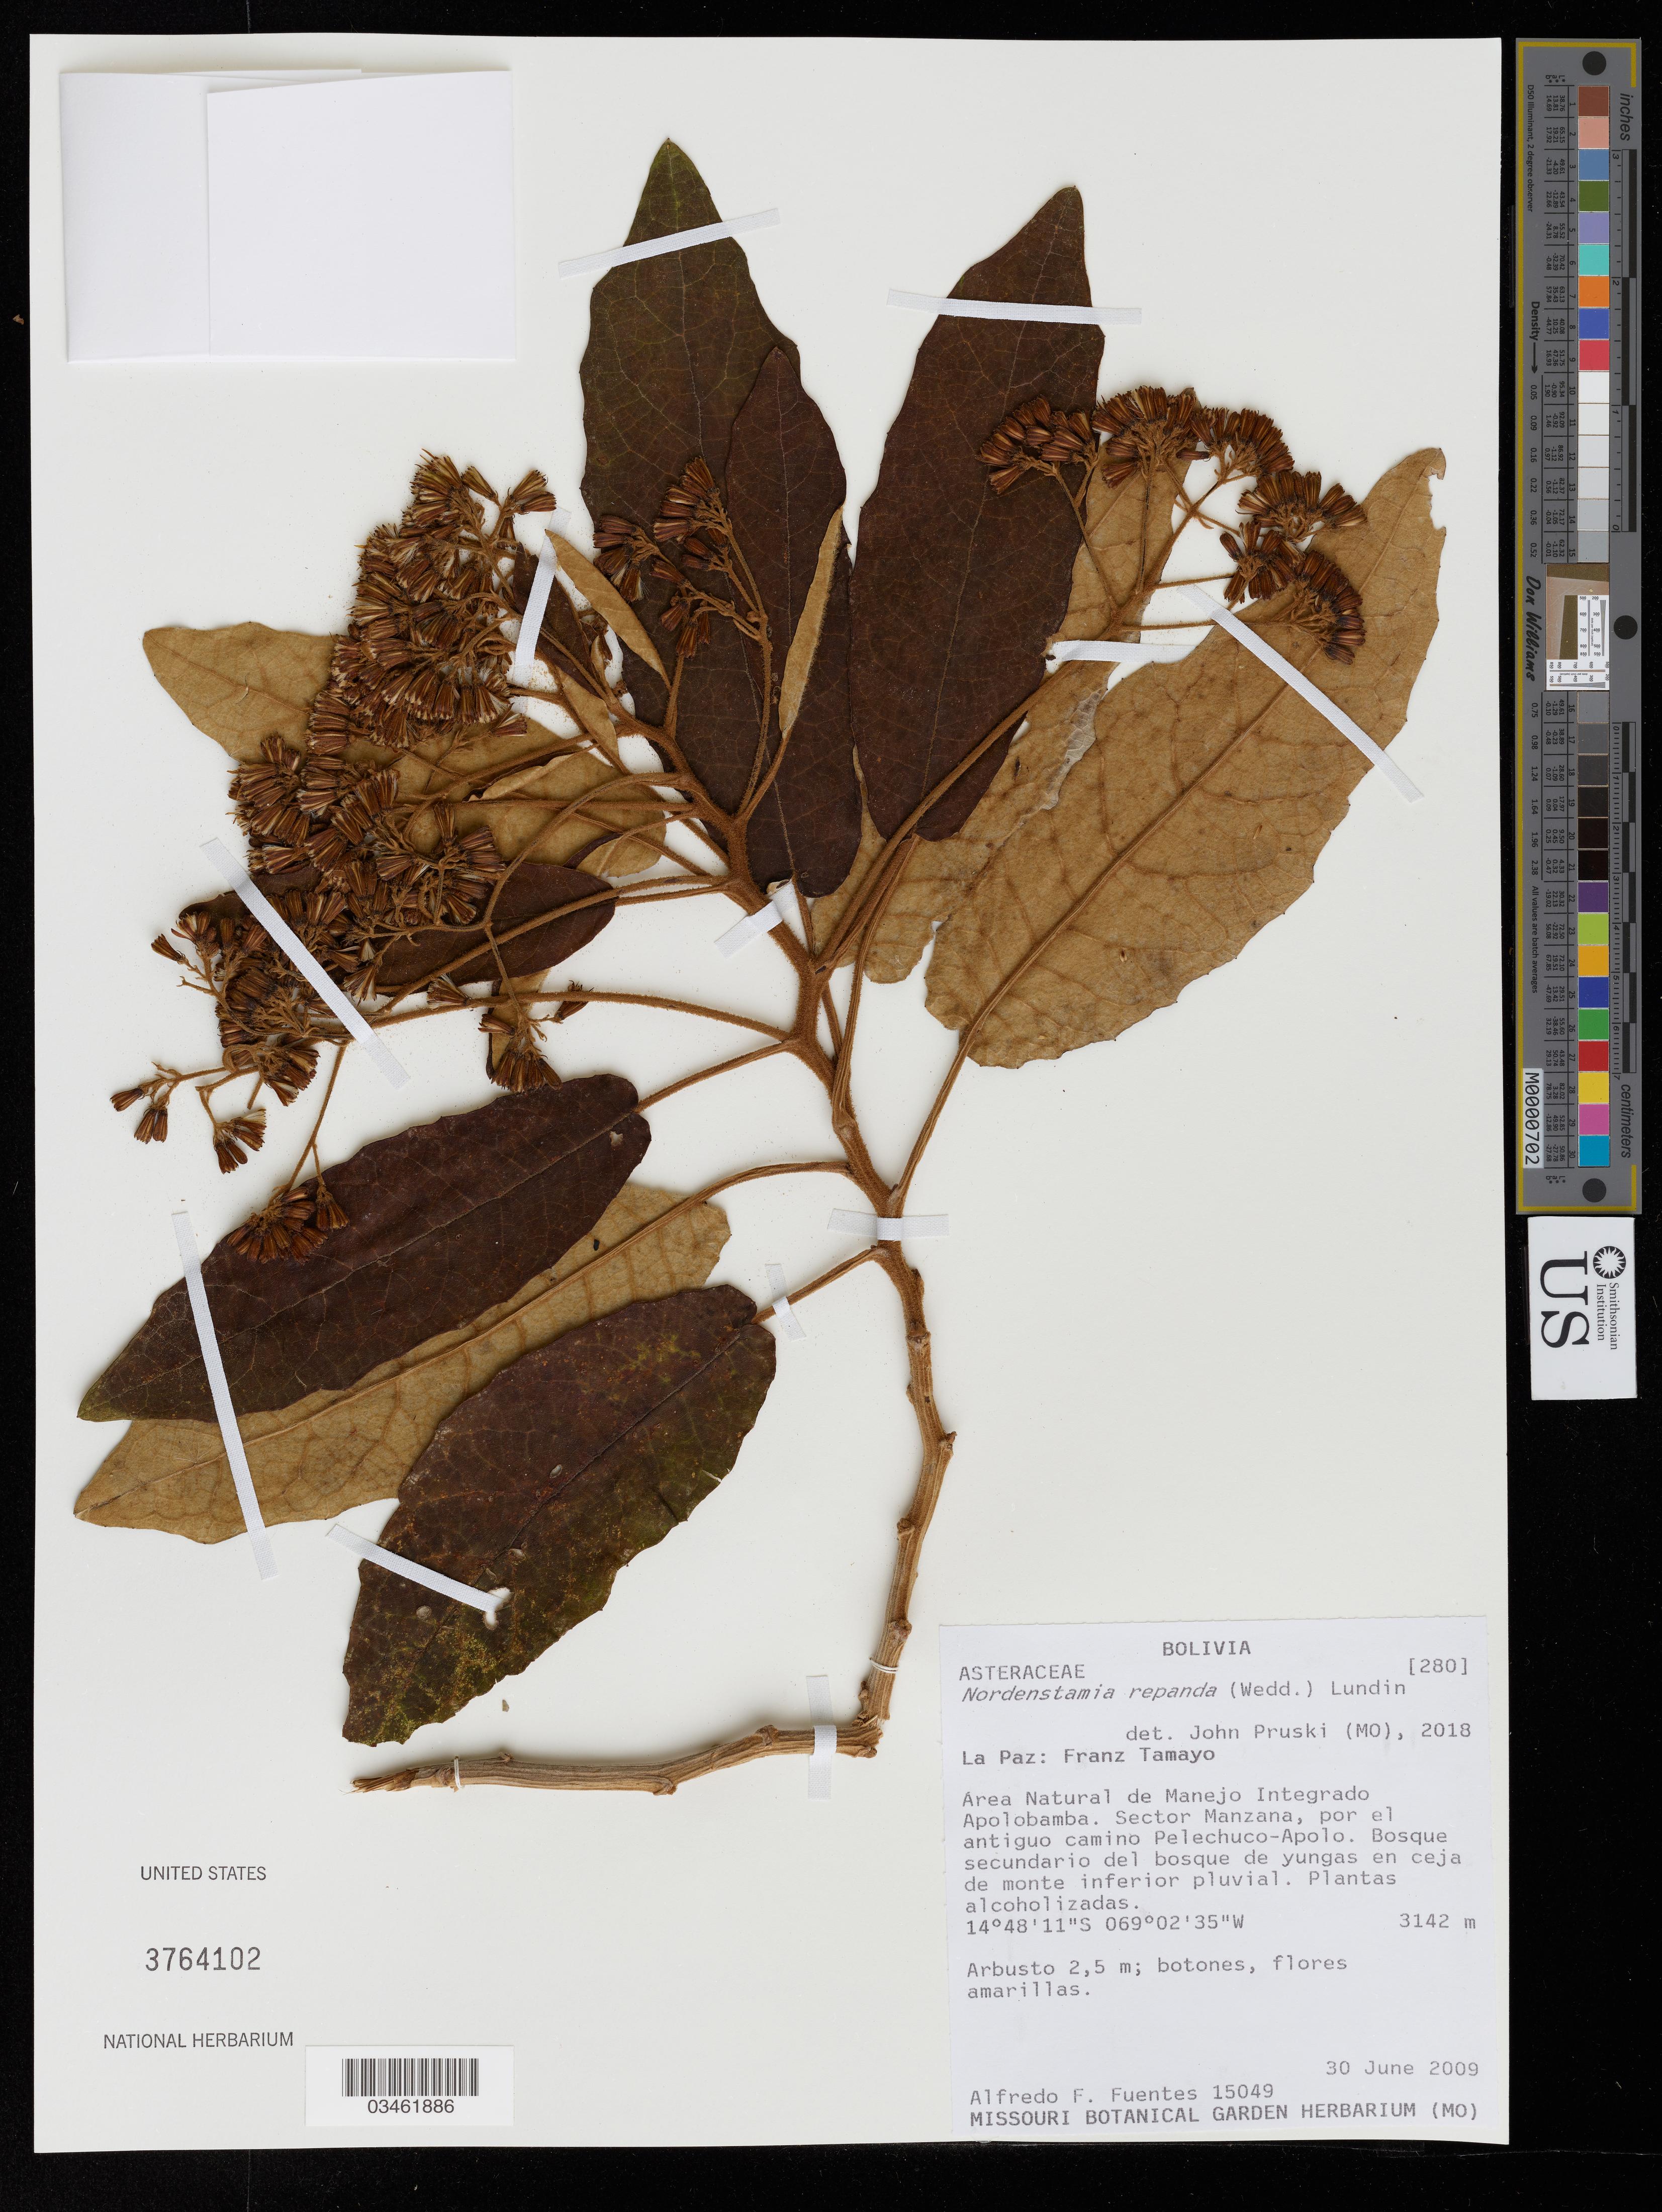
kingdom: Plantae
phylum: Tracheophyta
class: Magnoliopsida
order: Asterales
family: Asteraceae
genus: Nordenstamia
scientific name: Nordenstamia repanda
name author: (Wedd.) Lundin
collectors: A. F. Fuentes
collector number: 15049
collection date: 2009-06-30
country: Bolivia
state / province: La Paz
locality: Franz Tamayp. Area Natural de Manejo Integrado Apolobaba. Sector Manzana, por el antiguo camino Pelechuco-Apolo.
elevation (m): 3142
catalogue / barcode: US 3764102